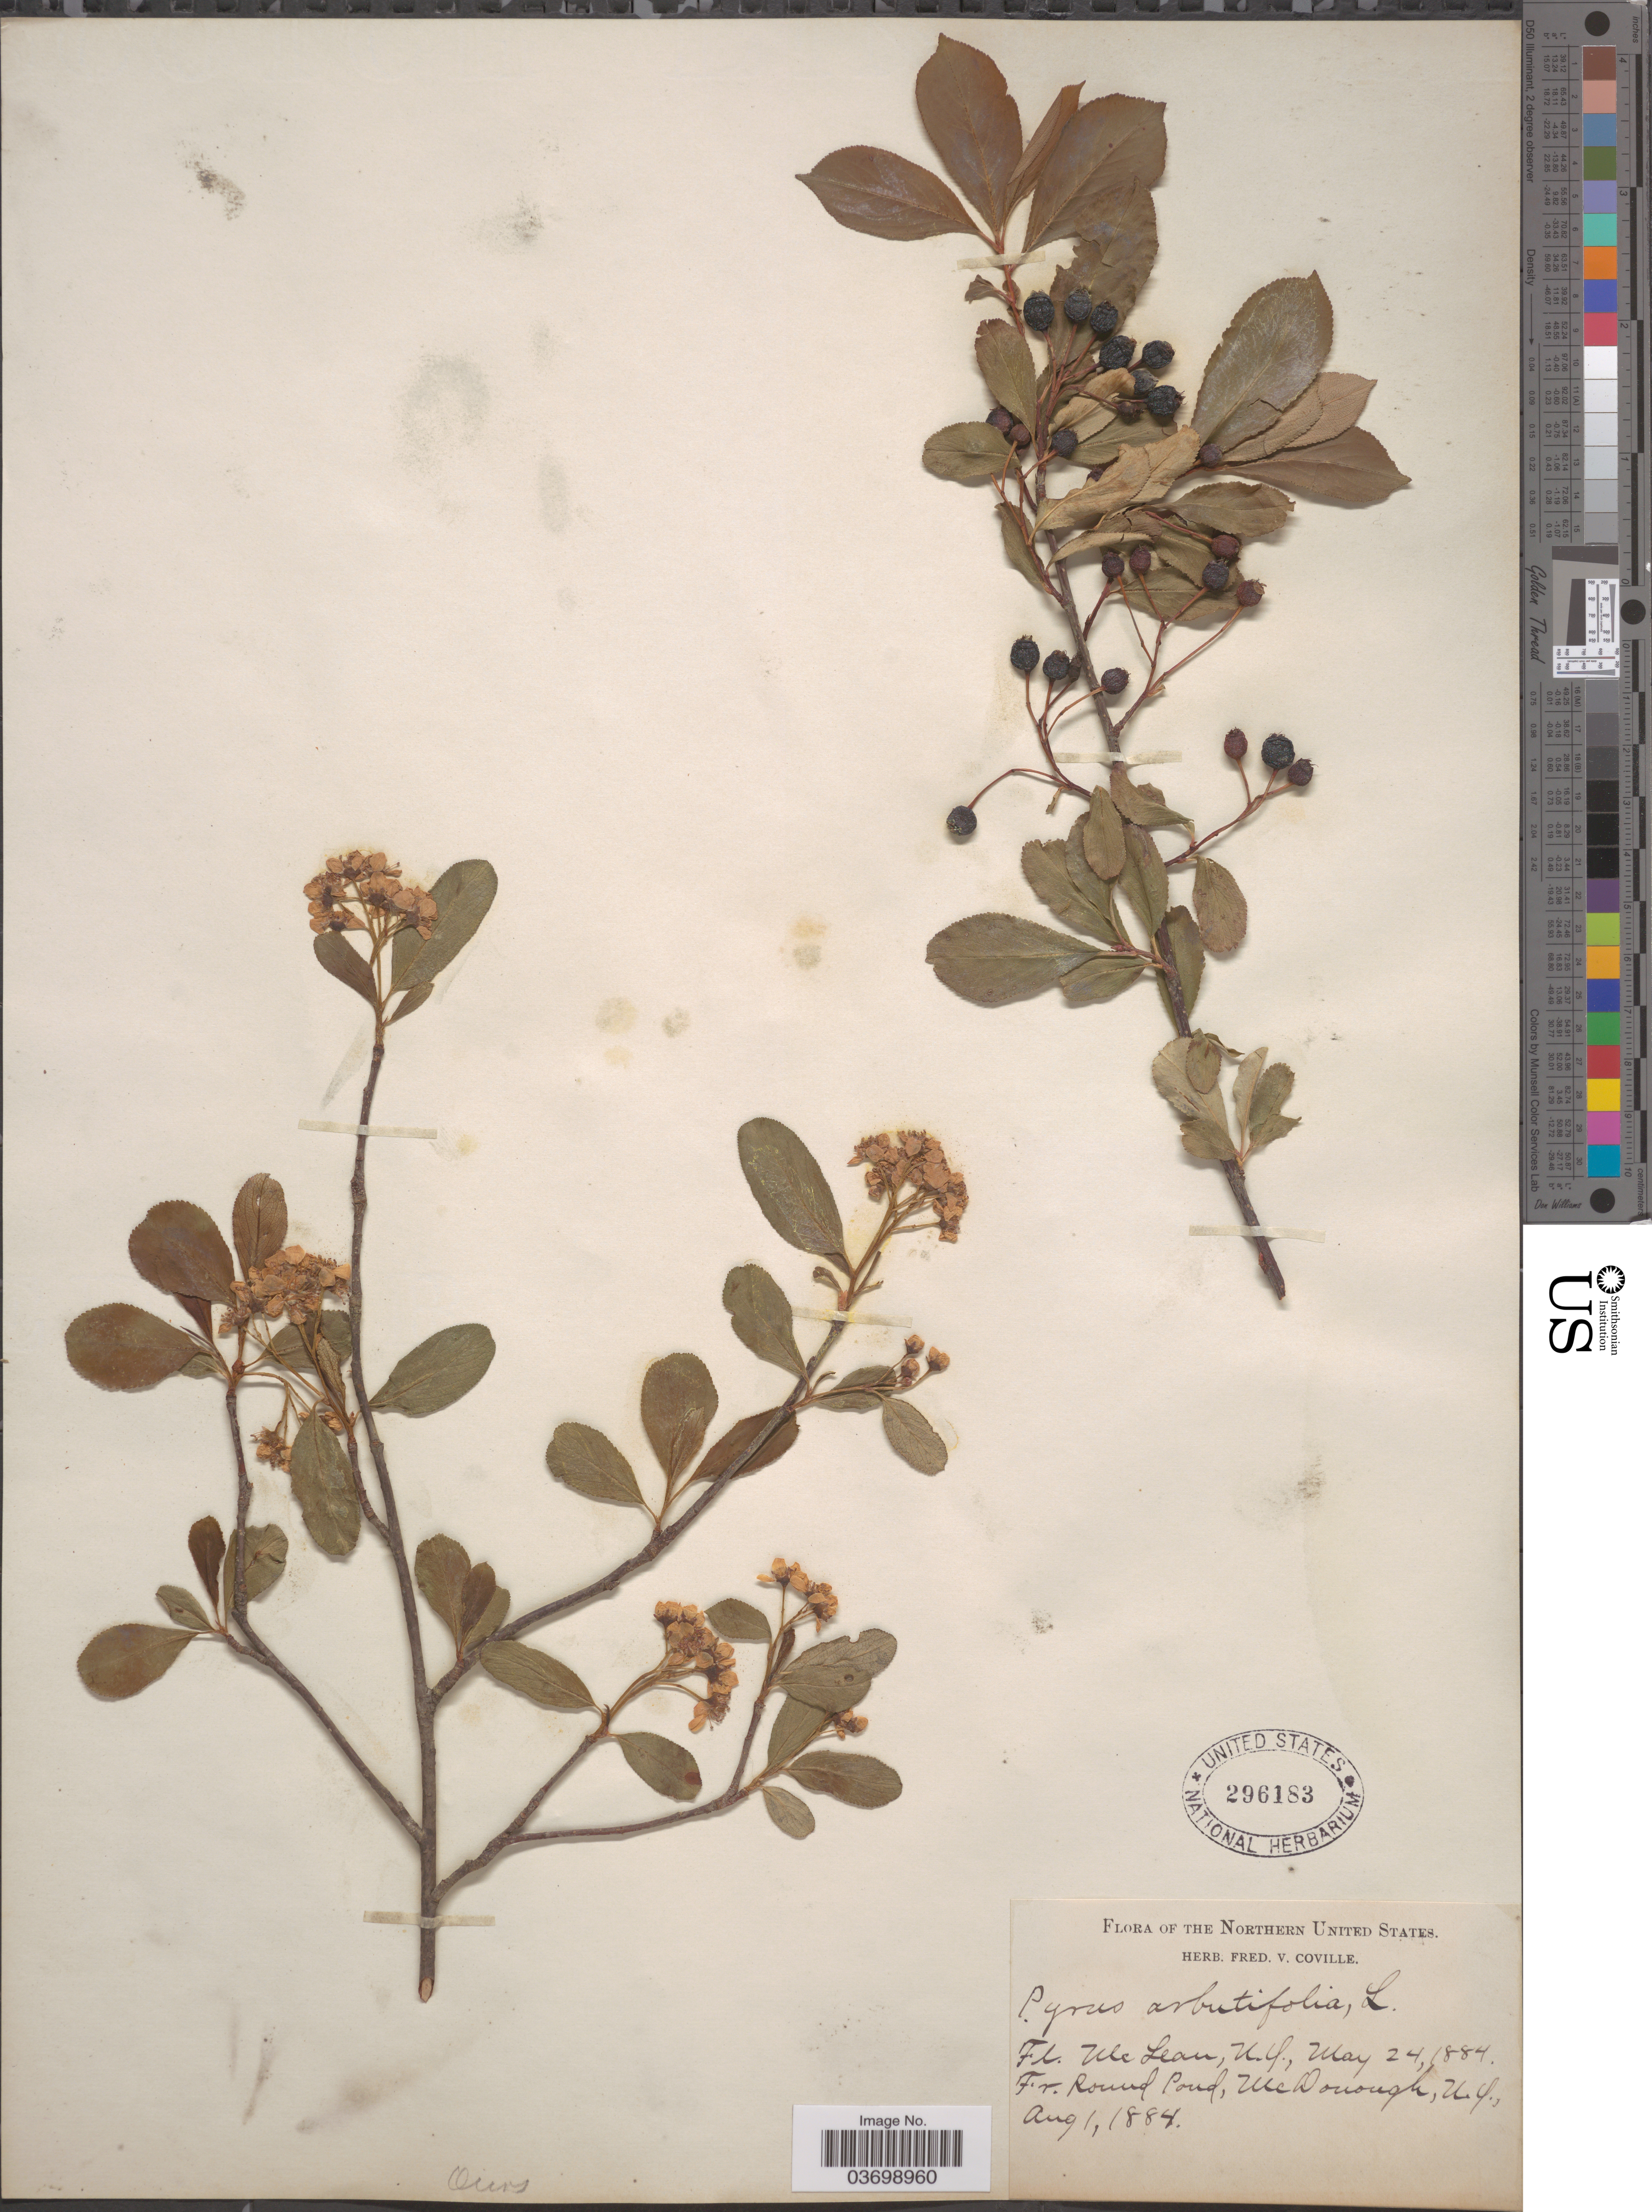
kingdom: Plantae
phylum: Tracheophyta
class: Magnoliopsida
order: Rosales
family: Rosaceae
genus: Aronia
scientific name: Aronia melanocarpa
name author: (Michx.) Elliott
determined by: Strong, M. T., (US), Smithsonian Institution - National Museum of Natural History (UNITED STATES)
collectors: ex herb. Fred. V. Coville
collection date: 1884-05-24/1884-08-01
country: United States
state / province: New York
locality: The Northern United States. Ule Lean, Round Pond, McDonough.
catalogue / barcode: US 296183